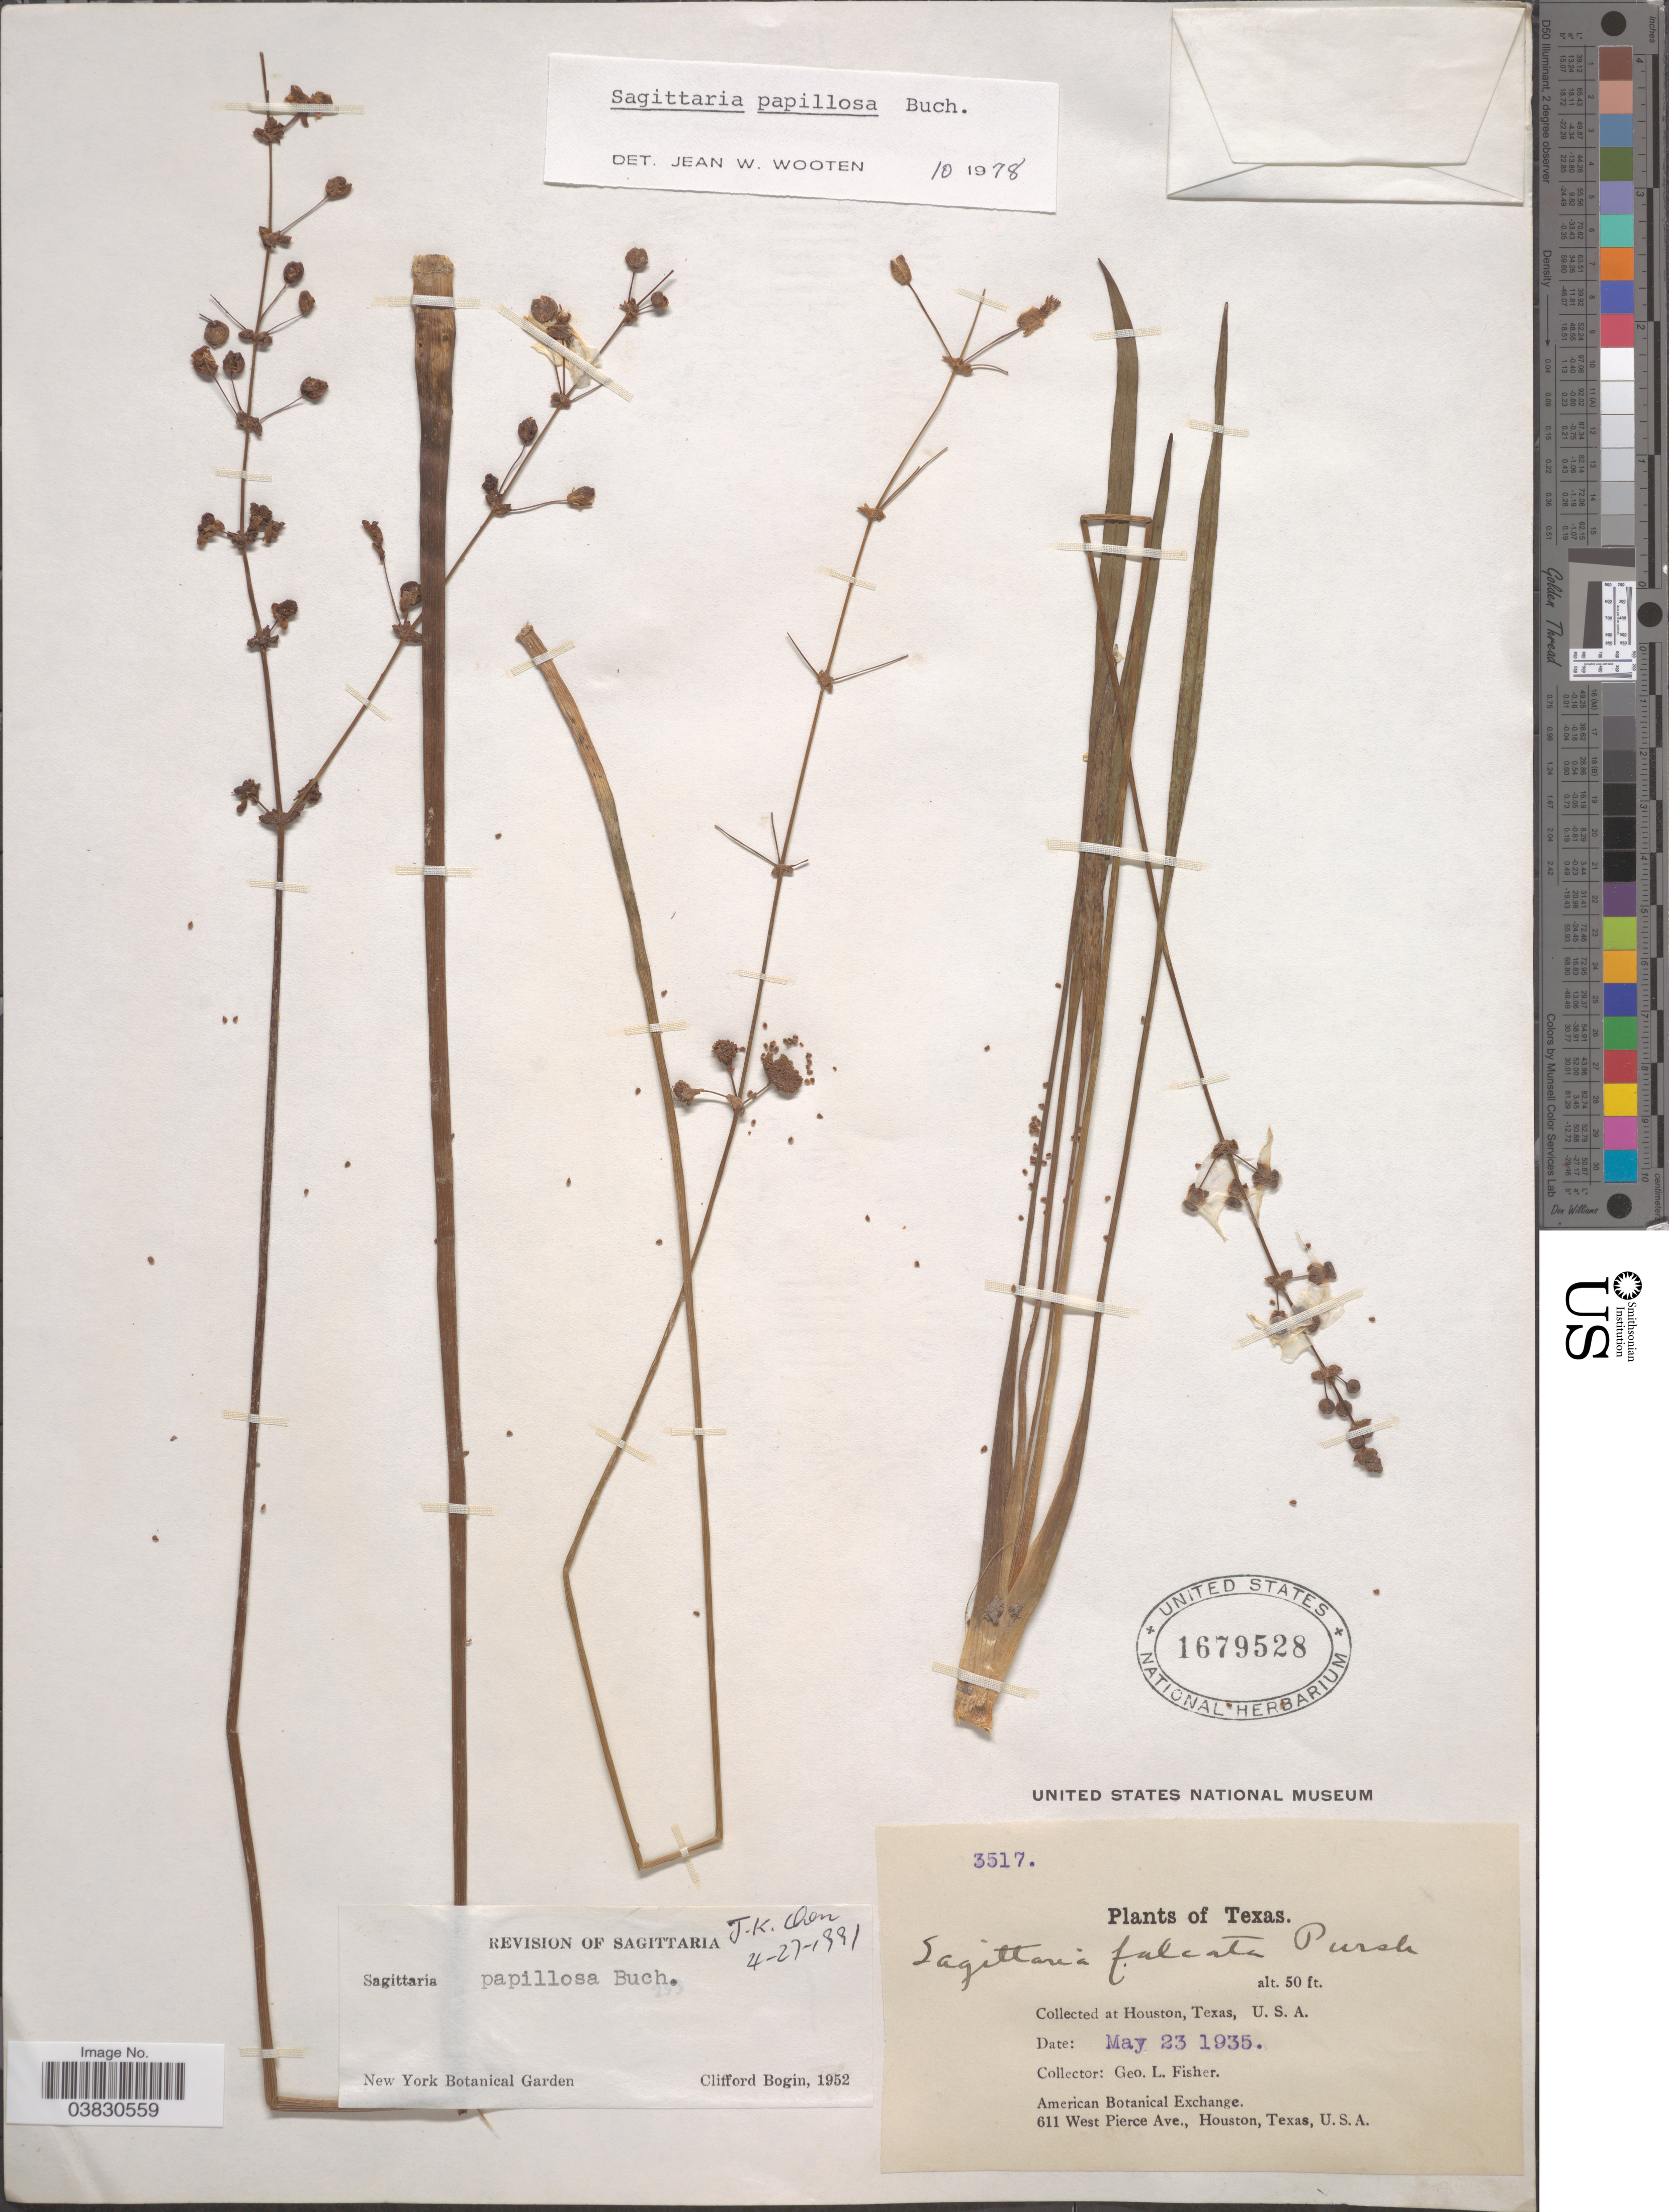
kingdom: Plantae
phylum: Tracheophyta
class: Liliopsida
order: Alismatales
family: Alismataceae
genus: Sagittaria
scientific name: Sagittaria papillosa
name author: Buchenau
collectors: G. L. Fisher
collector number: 3517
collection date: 1935-05-23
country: United States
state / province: Texas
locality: Houston.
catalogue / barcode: US 1679528